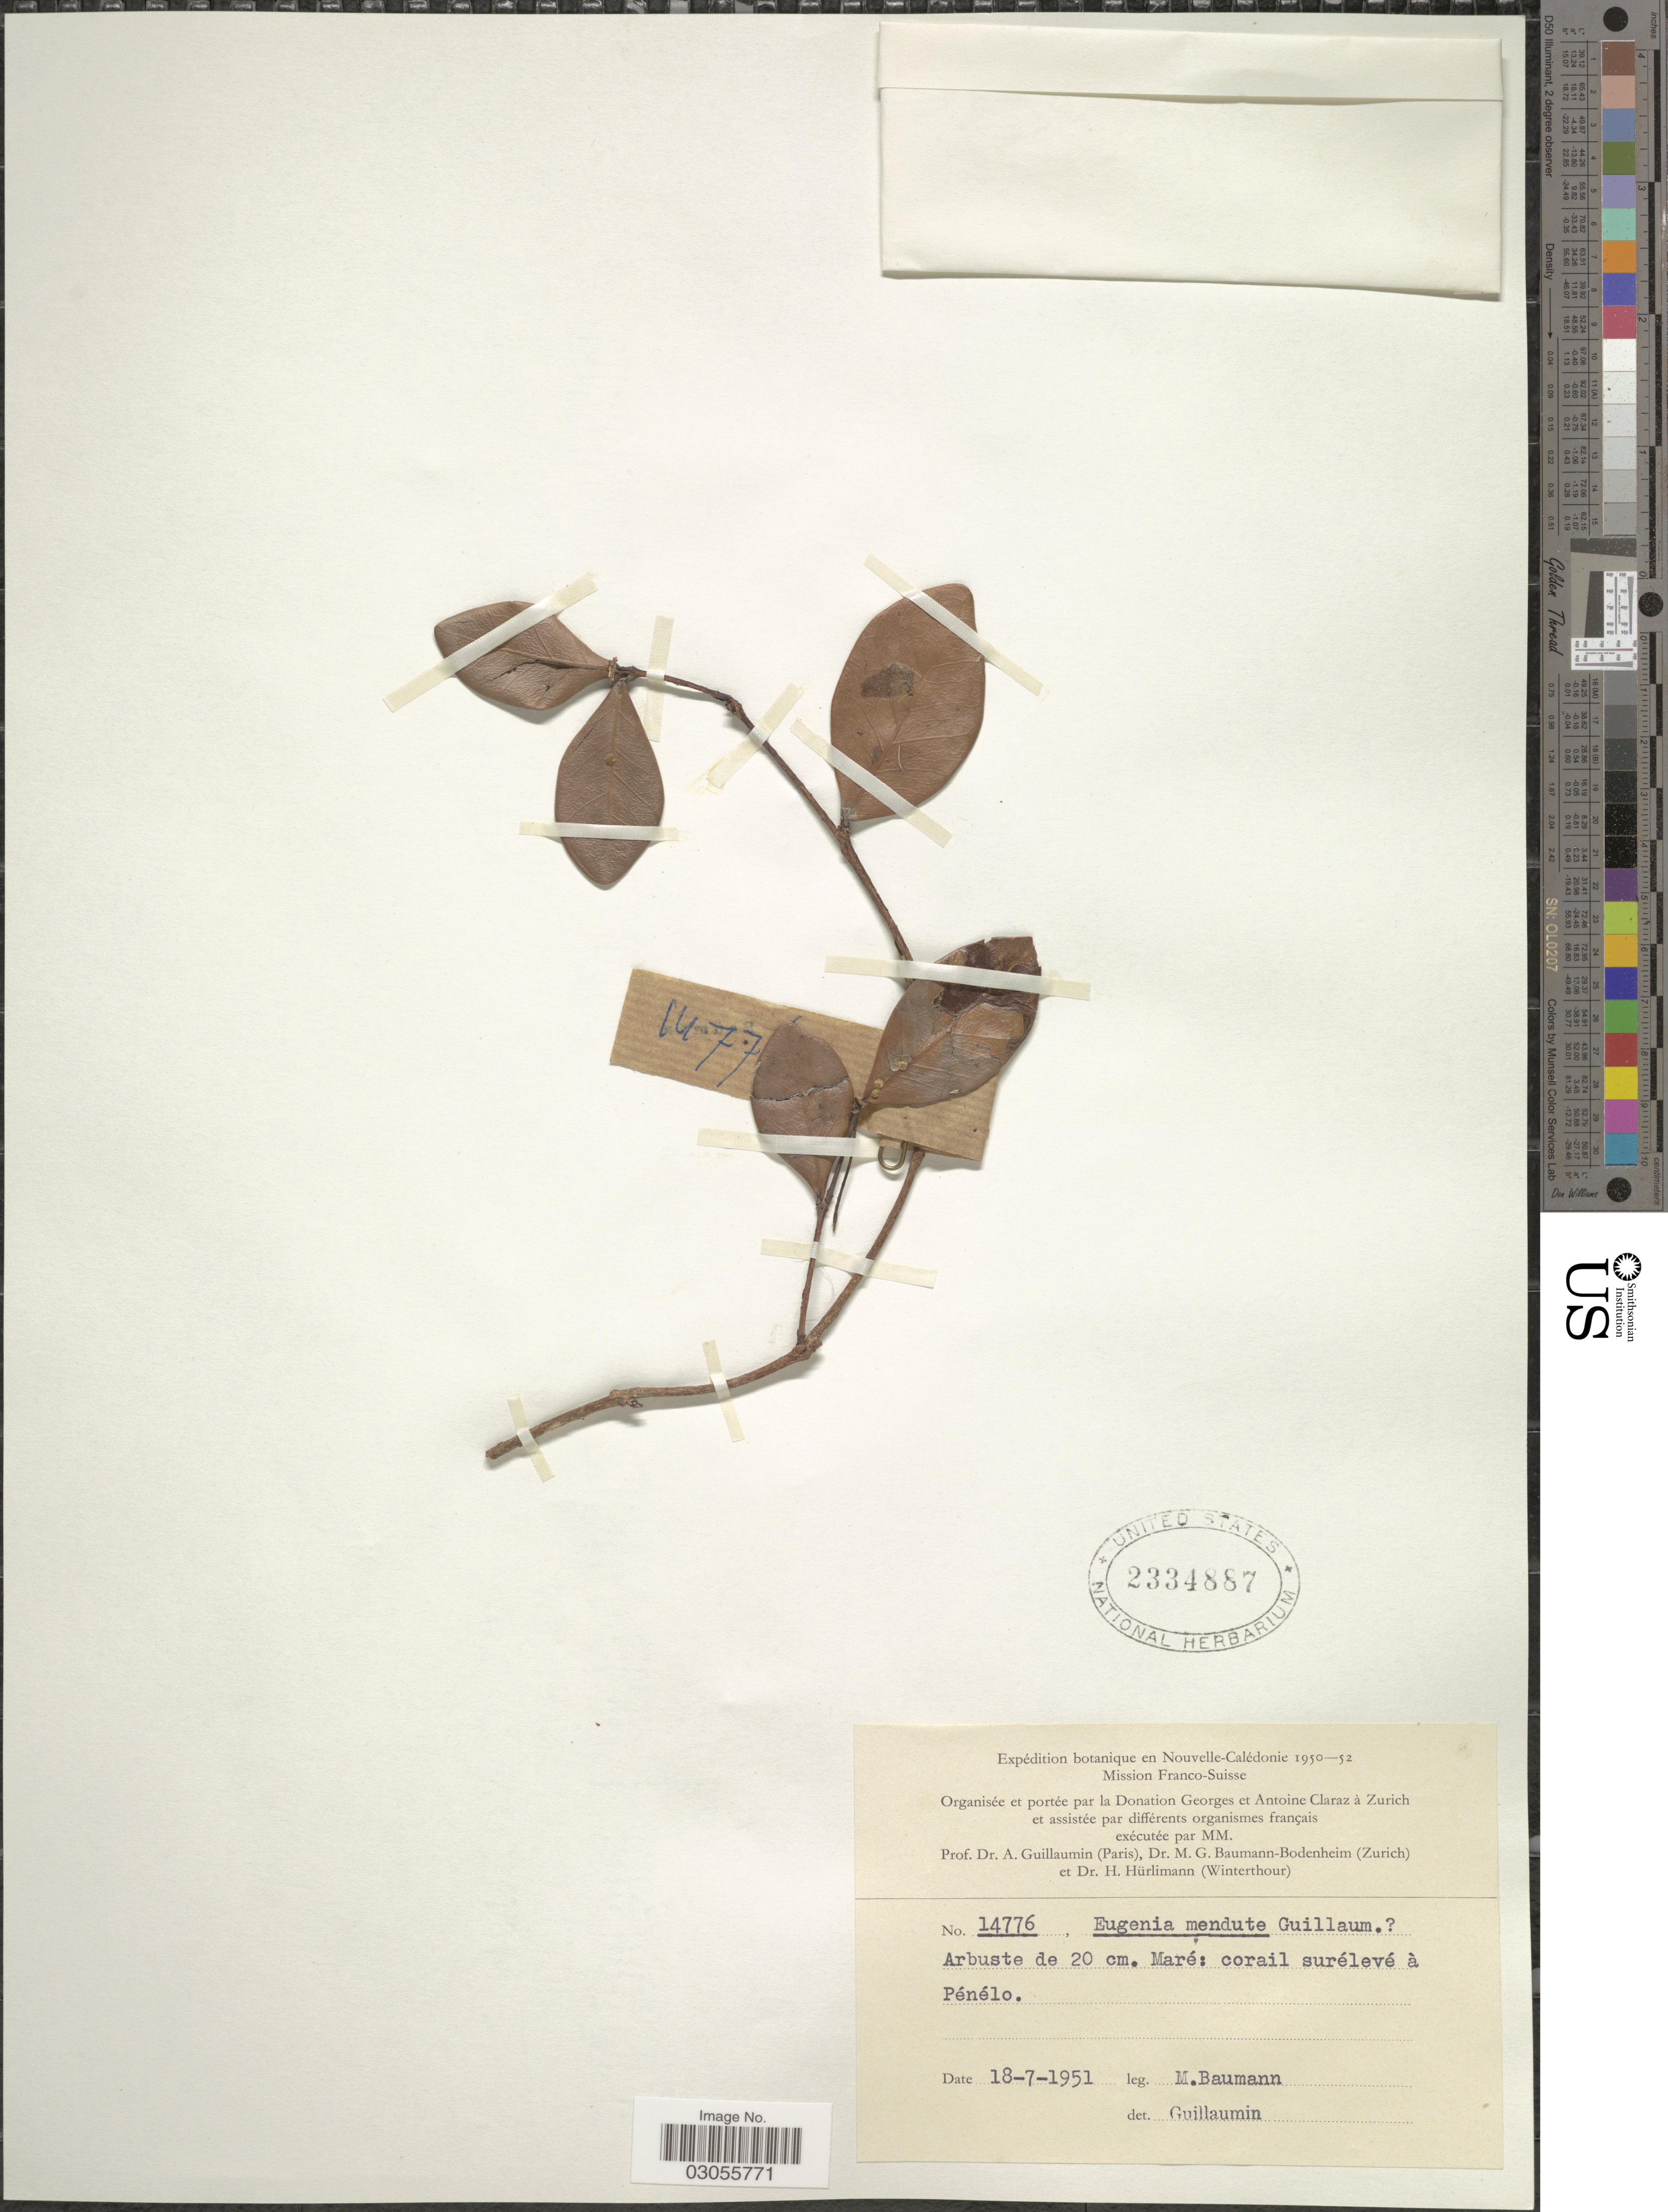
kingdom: Plantae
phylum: Tracheophyta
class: Magnoliopsida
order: Myrtales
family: Myrtaceae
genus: Austromyrtus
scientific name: Austromyrtus mendute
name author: (Guillaumin) Burret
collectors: M. Baumann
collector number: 14776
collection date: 1951-07-18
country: New Caledonia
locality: Maré: corail surélevé à Pénélo.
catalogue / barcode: US 2334887